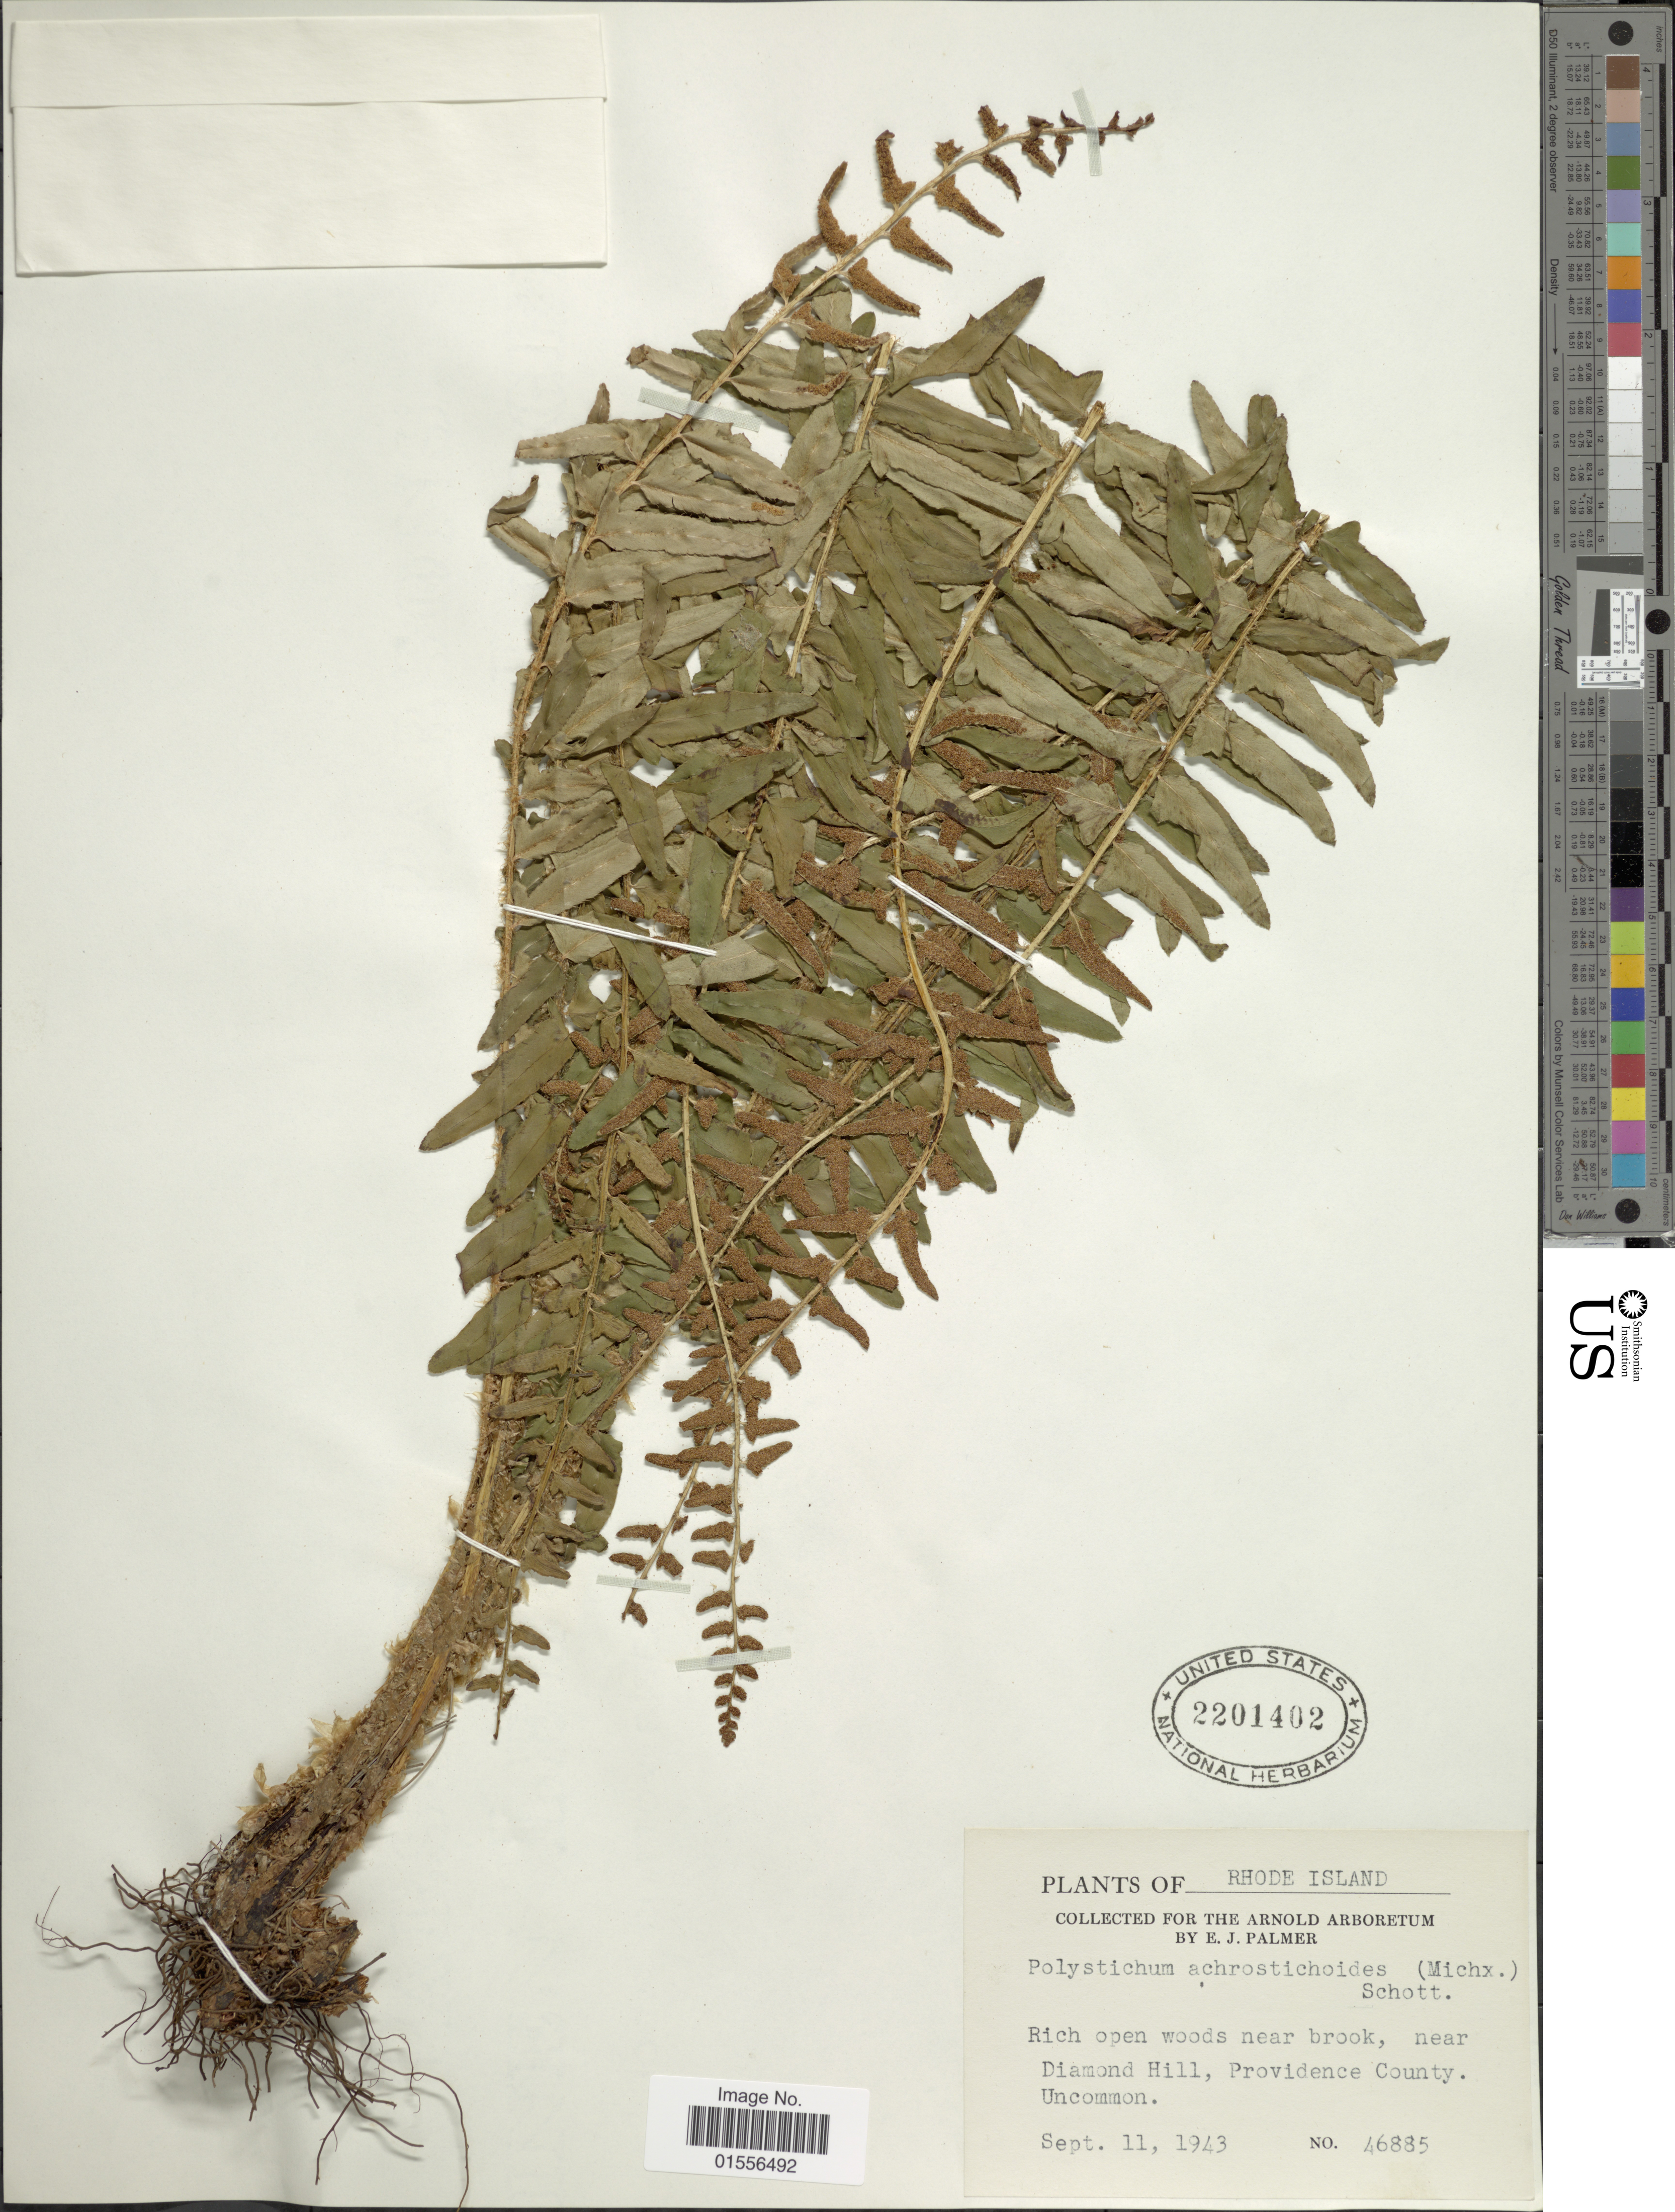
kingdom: Plantae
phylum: Tracheophyta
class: Polypodiopsida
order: Polypodiales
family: Dryopteridaceae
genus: Polystichum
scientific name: Polystichum acrostichoides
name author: (Michx.) Schott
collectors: E. J. Palmer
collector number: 46885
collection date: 1943-09-11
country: United States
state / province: Rhode Island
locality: Rich open woods near brook, near Diamond Hill, Prvoidence County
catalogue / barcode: US 2201402